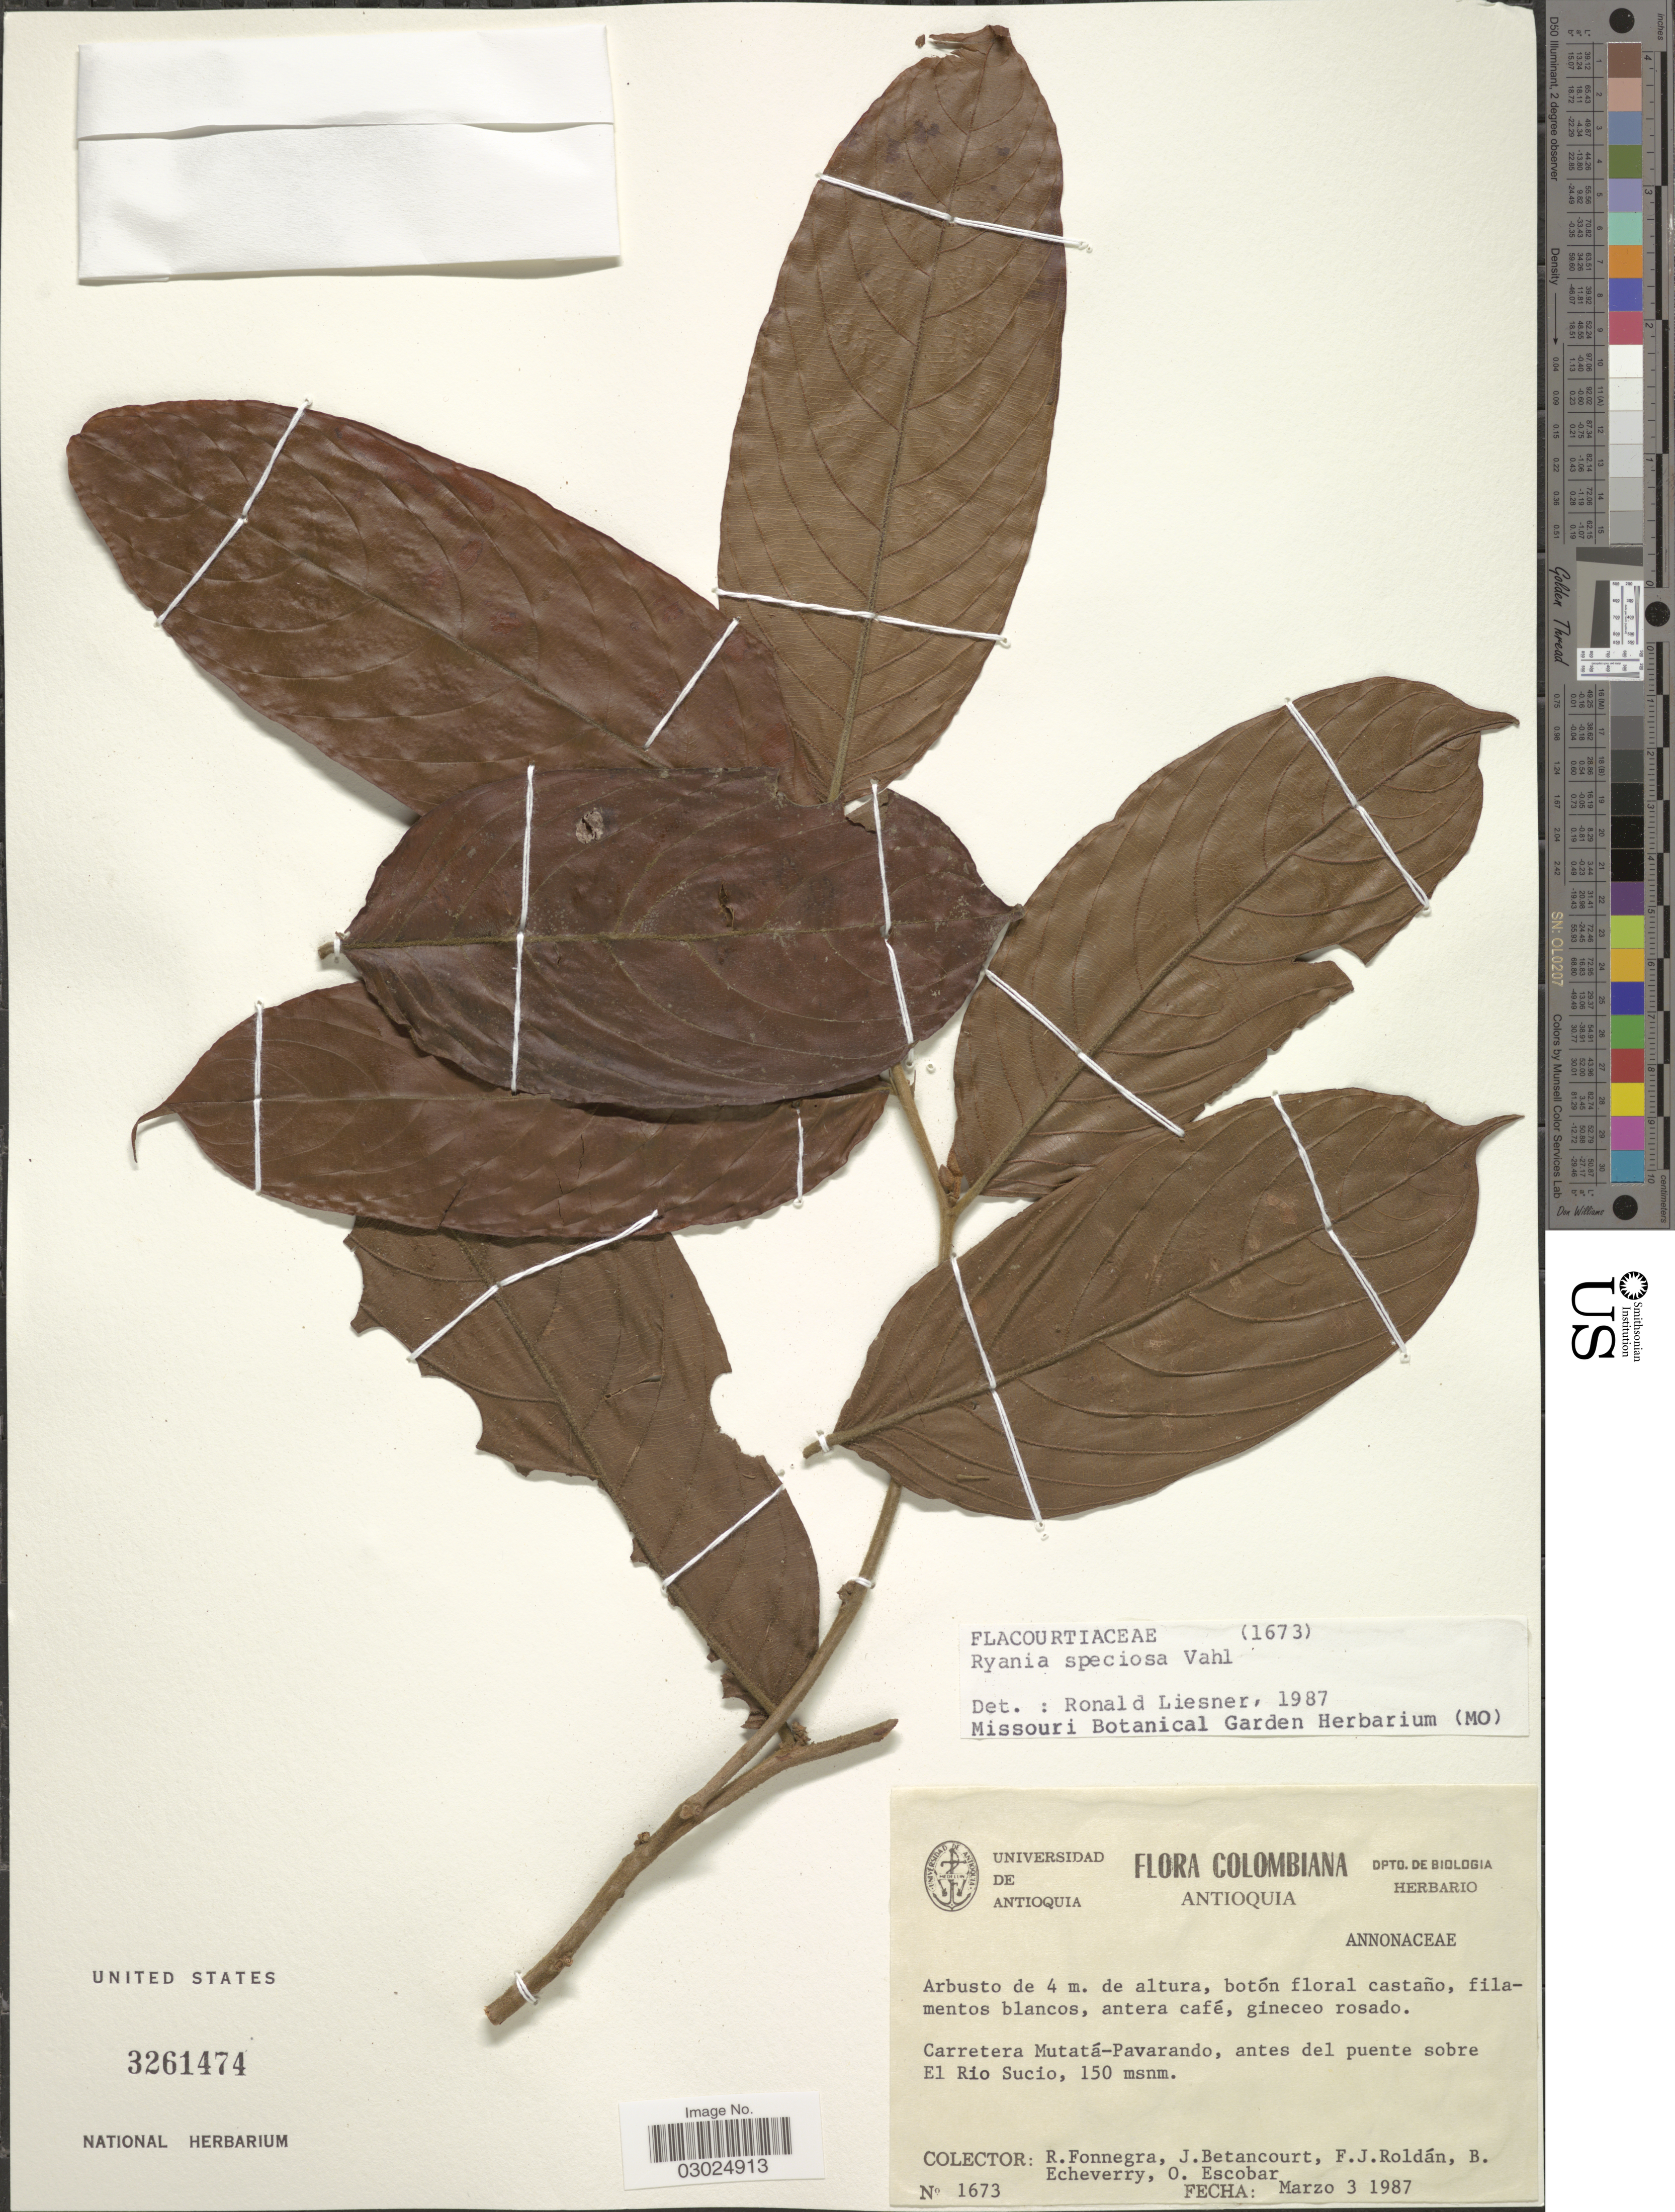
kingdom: Plantae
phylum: Tracheophyta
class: Magnoliopsida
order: Malpighiales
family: Salicaceae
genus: Ryania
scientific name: Ryania speciosa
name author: Vahl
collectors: R. Fonnegra G., J. Betancur, F. J. Roldán, B. Echeverry & O. Escobar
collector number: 1673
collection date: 1987-03-03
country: Colombia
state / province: Antioquia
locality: Carretera Mutatá-Pavarando, antes del puente sobre El Rio Sucio.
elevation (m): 150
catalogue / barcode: US 3261474